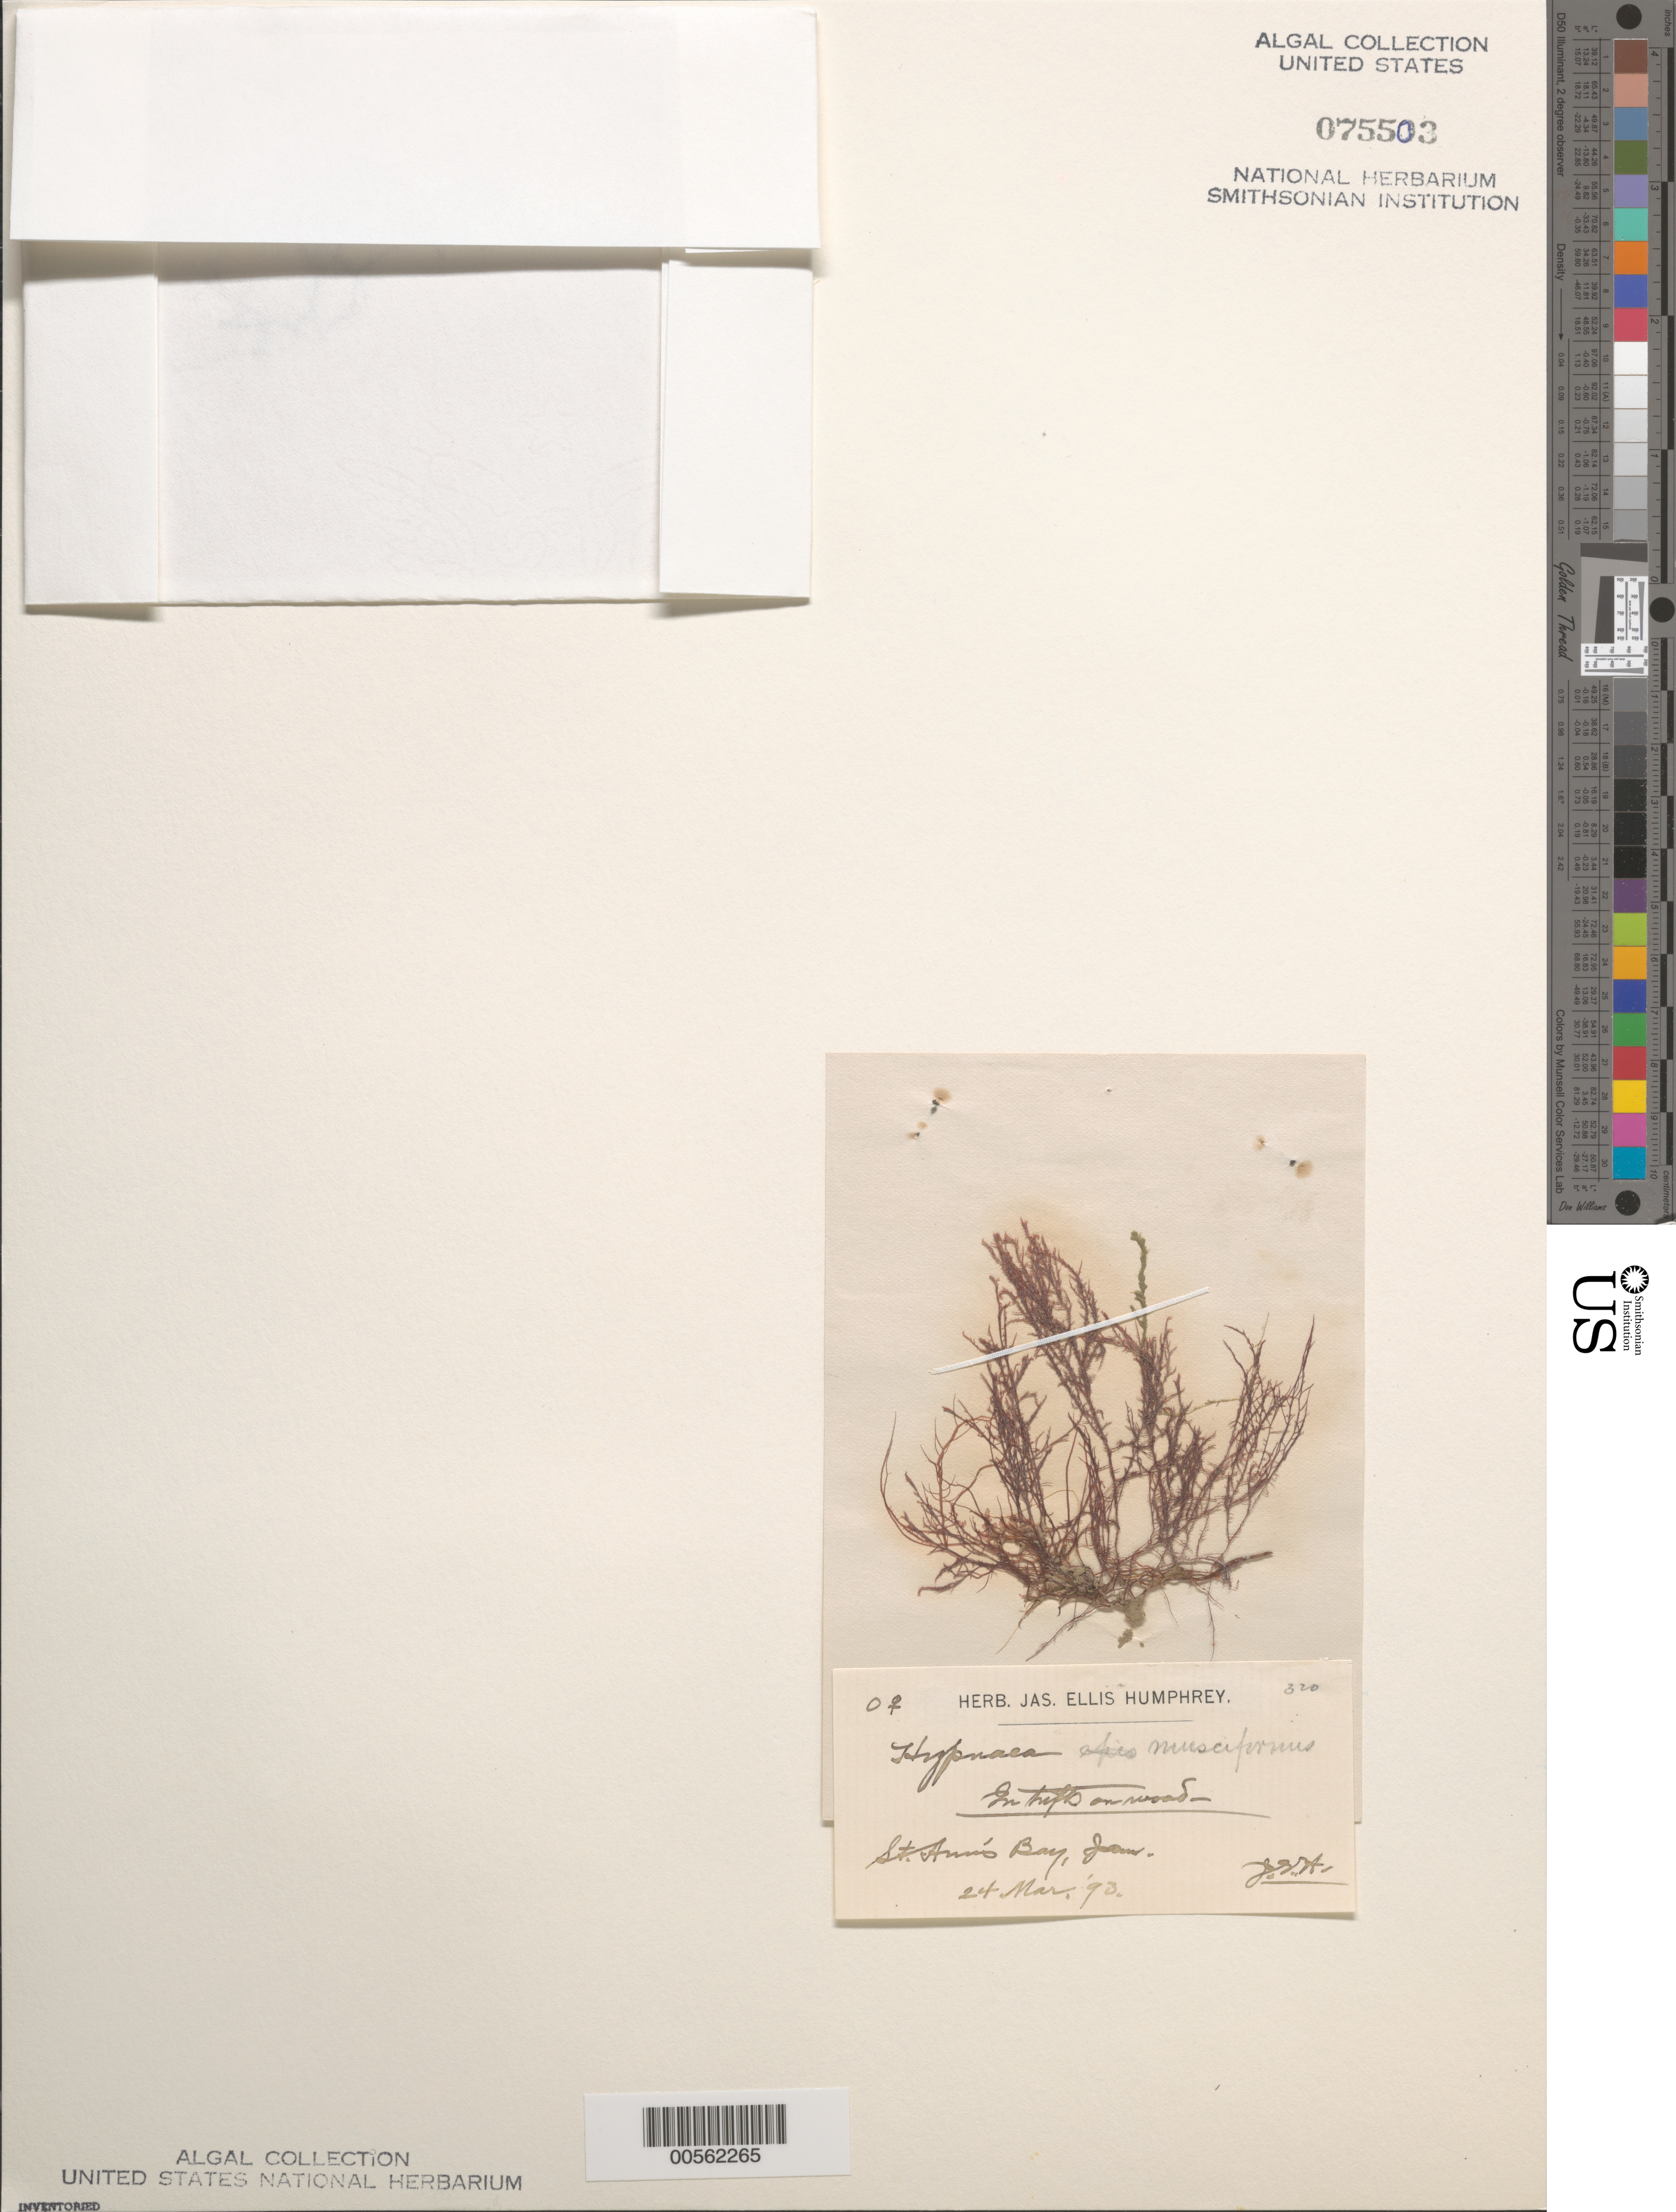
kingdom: Plantae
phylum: Rhodophyta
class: Florideophyceae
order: Gigartinales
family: Cystocloniaceae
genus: Hypnea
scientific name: Hypnea musciformis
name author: (Wulfen) J.V.Lamouroux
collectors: J. Humphrey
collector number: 320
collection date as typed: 24 Mar 1893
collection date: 1893-03-24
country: Jamaica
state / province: Saint Ann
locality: St. Ann's Bay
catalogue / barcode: US 75503